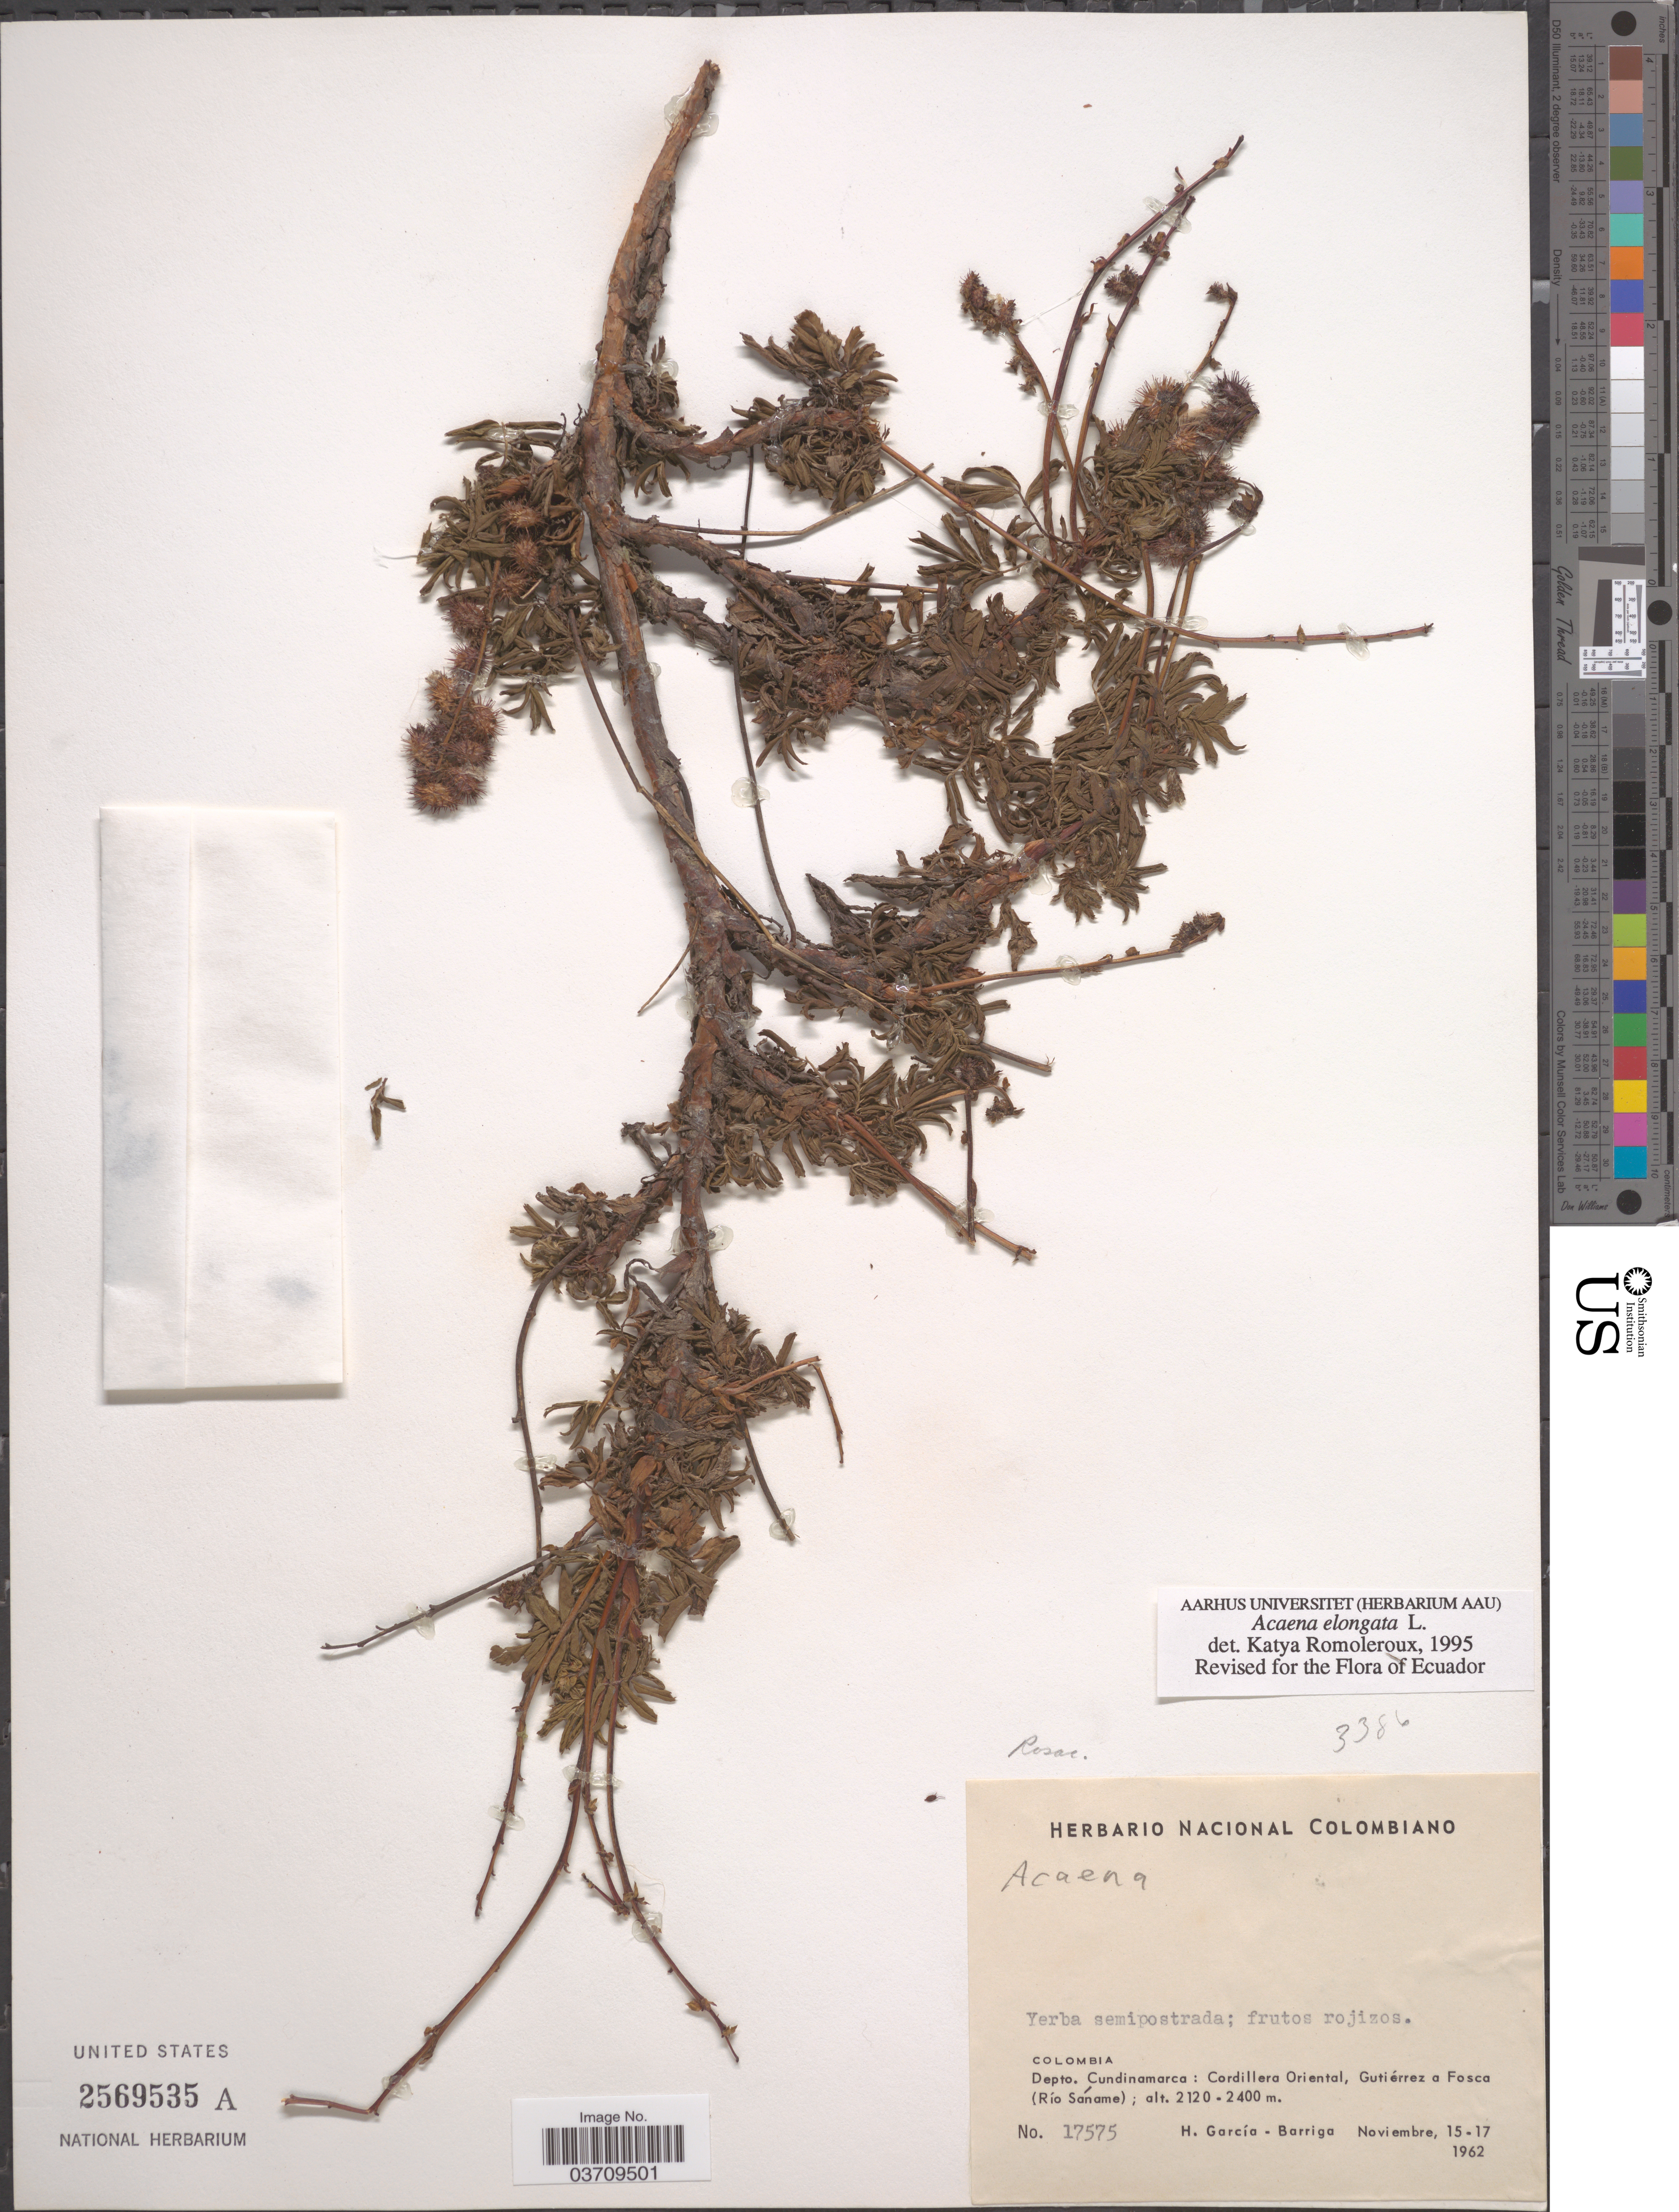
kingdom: Plantae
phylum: Tracheophyta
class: Magnoliopsida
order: Rosales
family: Rosaceae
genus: Acaena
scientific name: Acaena elongata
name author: L.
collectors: H. García Barriga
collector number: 17575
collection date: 1962-11-15/1962-11-17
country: Colombia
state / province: Cundinamarca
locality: Depto. Cundinamarca: Cordillera Oriental, Gutiérrez a Fosca (Rio Sáname).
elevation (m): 2120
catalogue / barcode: US 2569535A